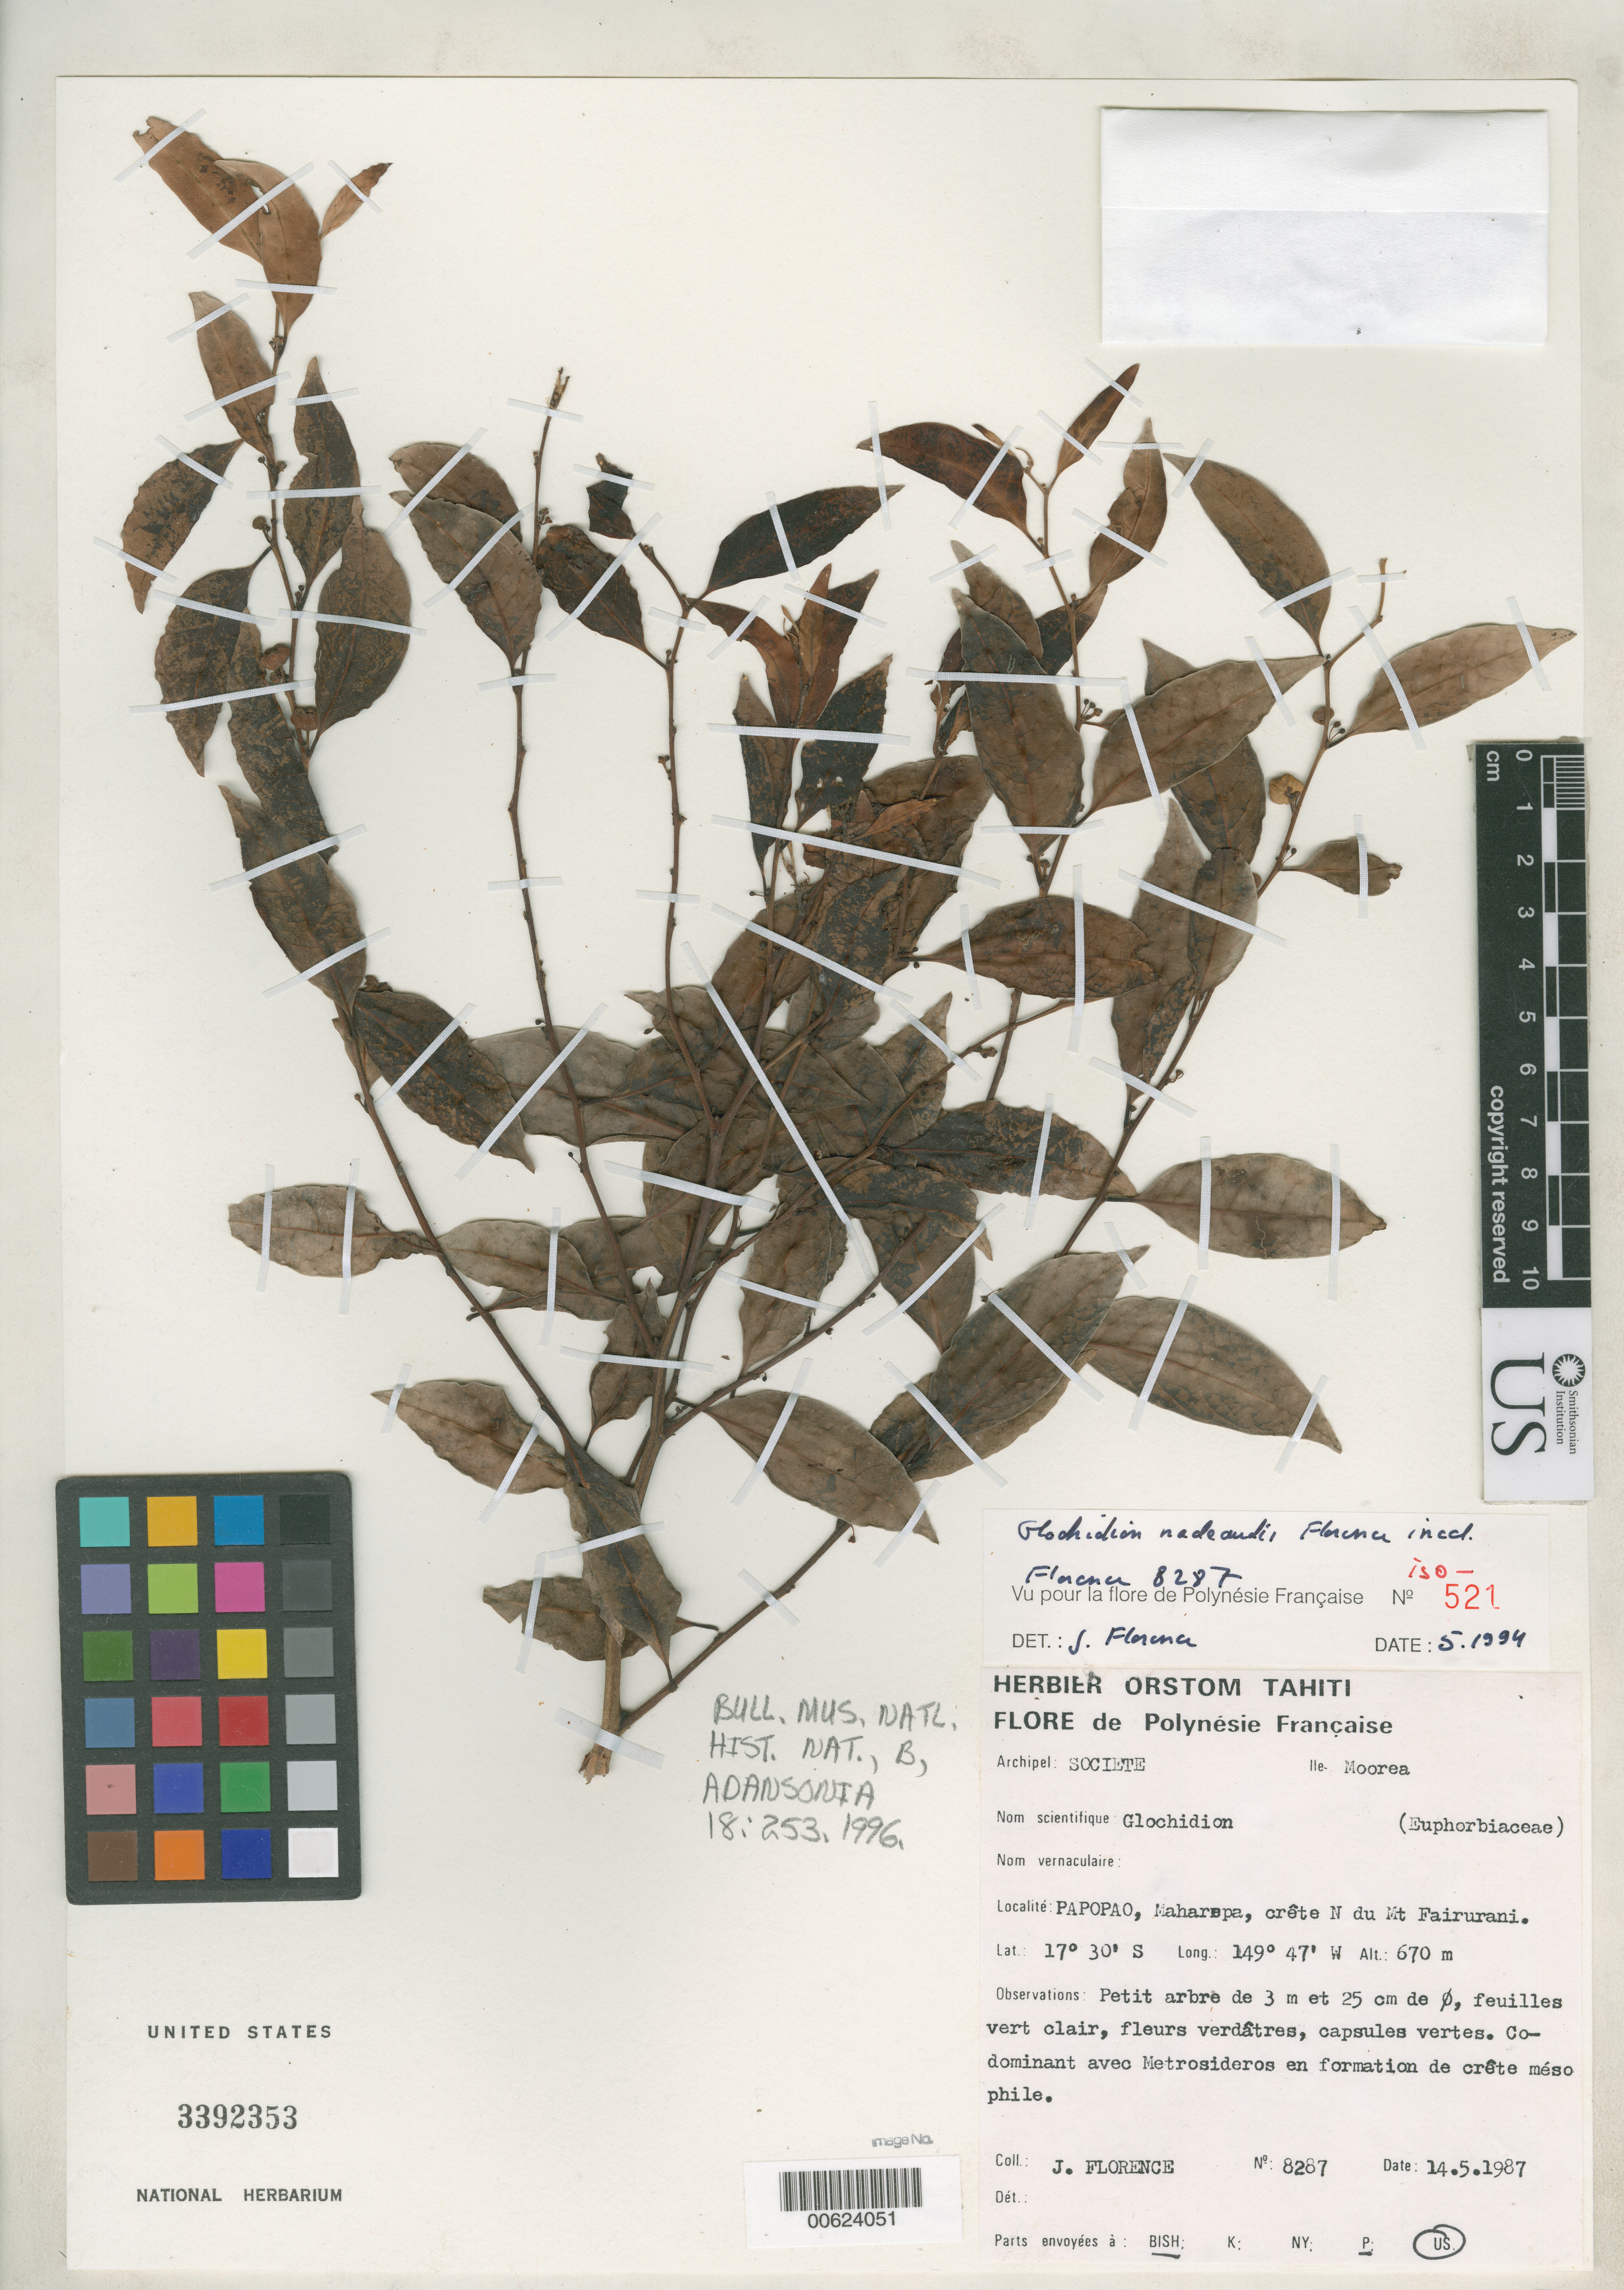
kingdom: Plantae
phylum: Tracheophyta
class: Magnoliopsida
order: Malpighiales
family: Phyllanthaceae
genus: Glochidion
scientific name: Glochidion nadeaudii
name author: J. Florence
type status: Isotype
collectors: J. Florence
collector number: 8287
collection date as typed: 14 May 1987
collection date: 1987-05-14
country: French Polynesia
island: Moorea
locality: Papopao, crete N du Mt. Fairurani. [Society Is.]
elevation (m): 670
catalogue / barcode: US 3392353